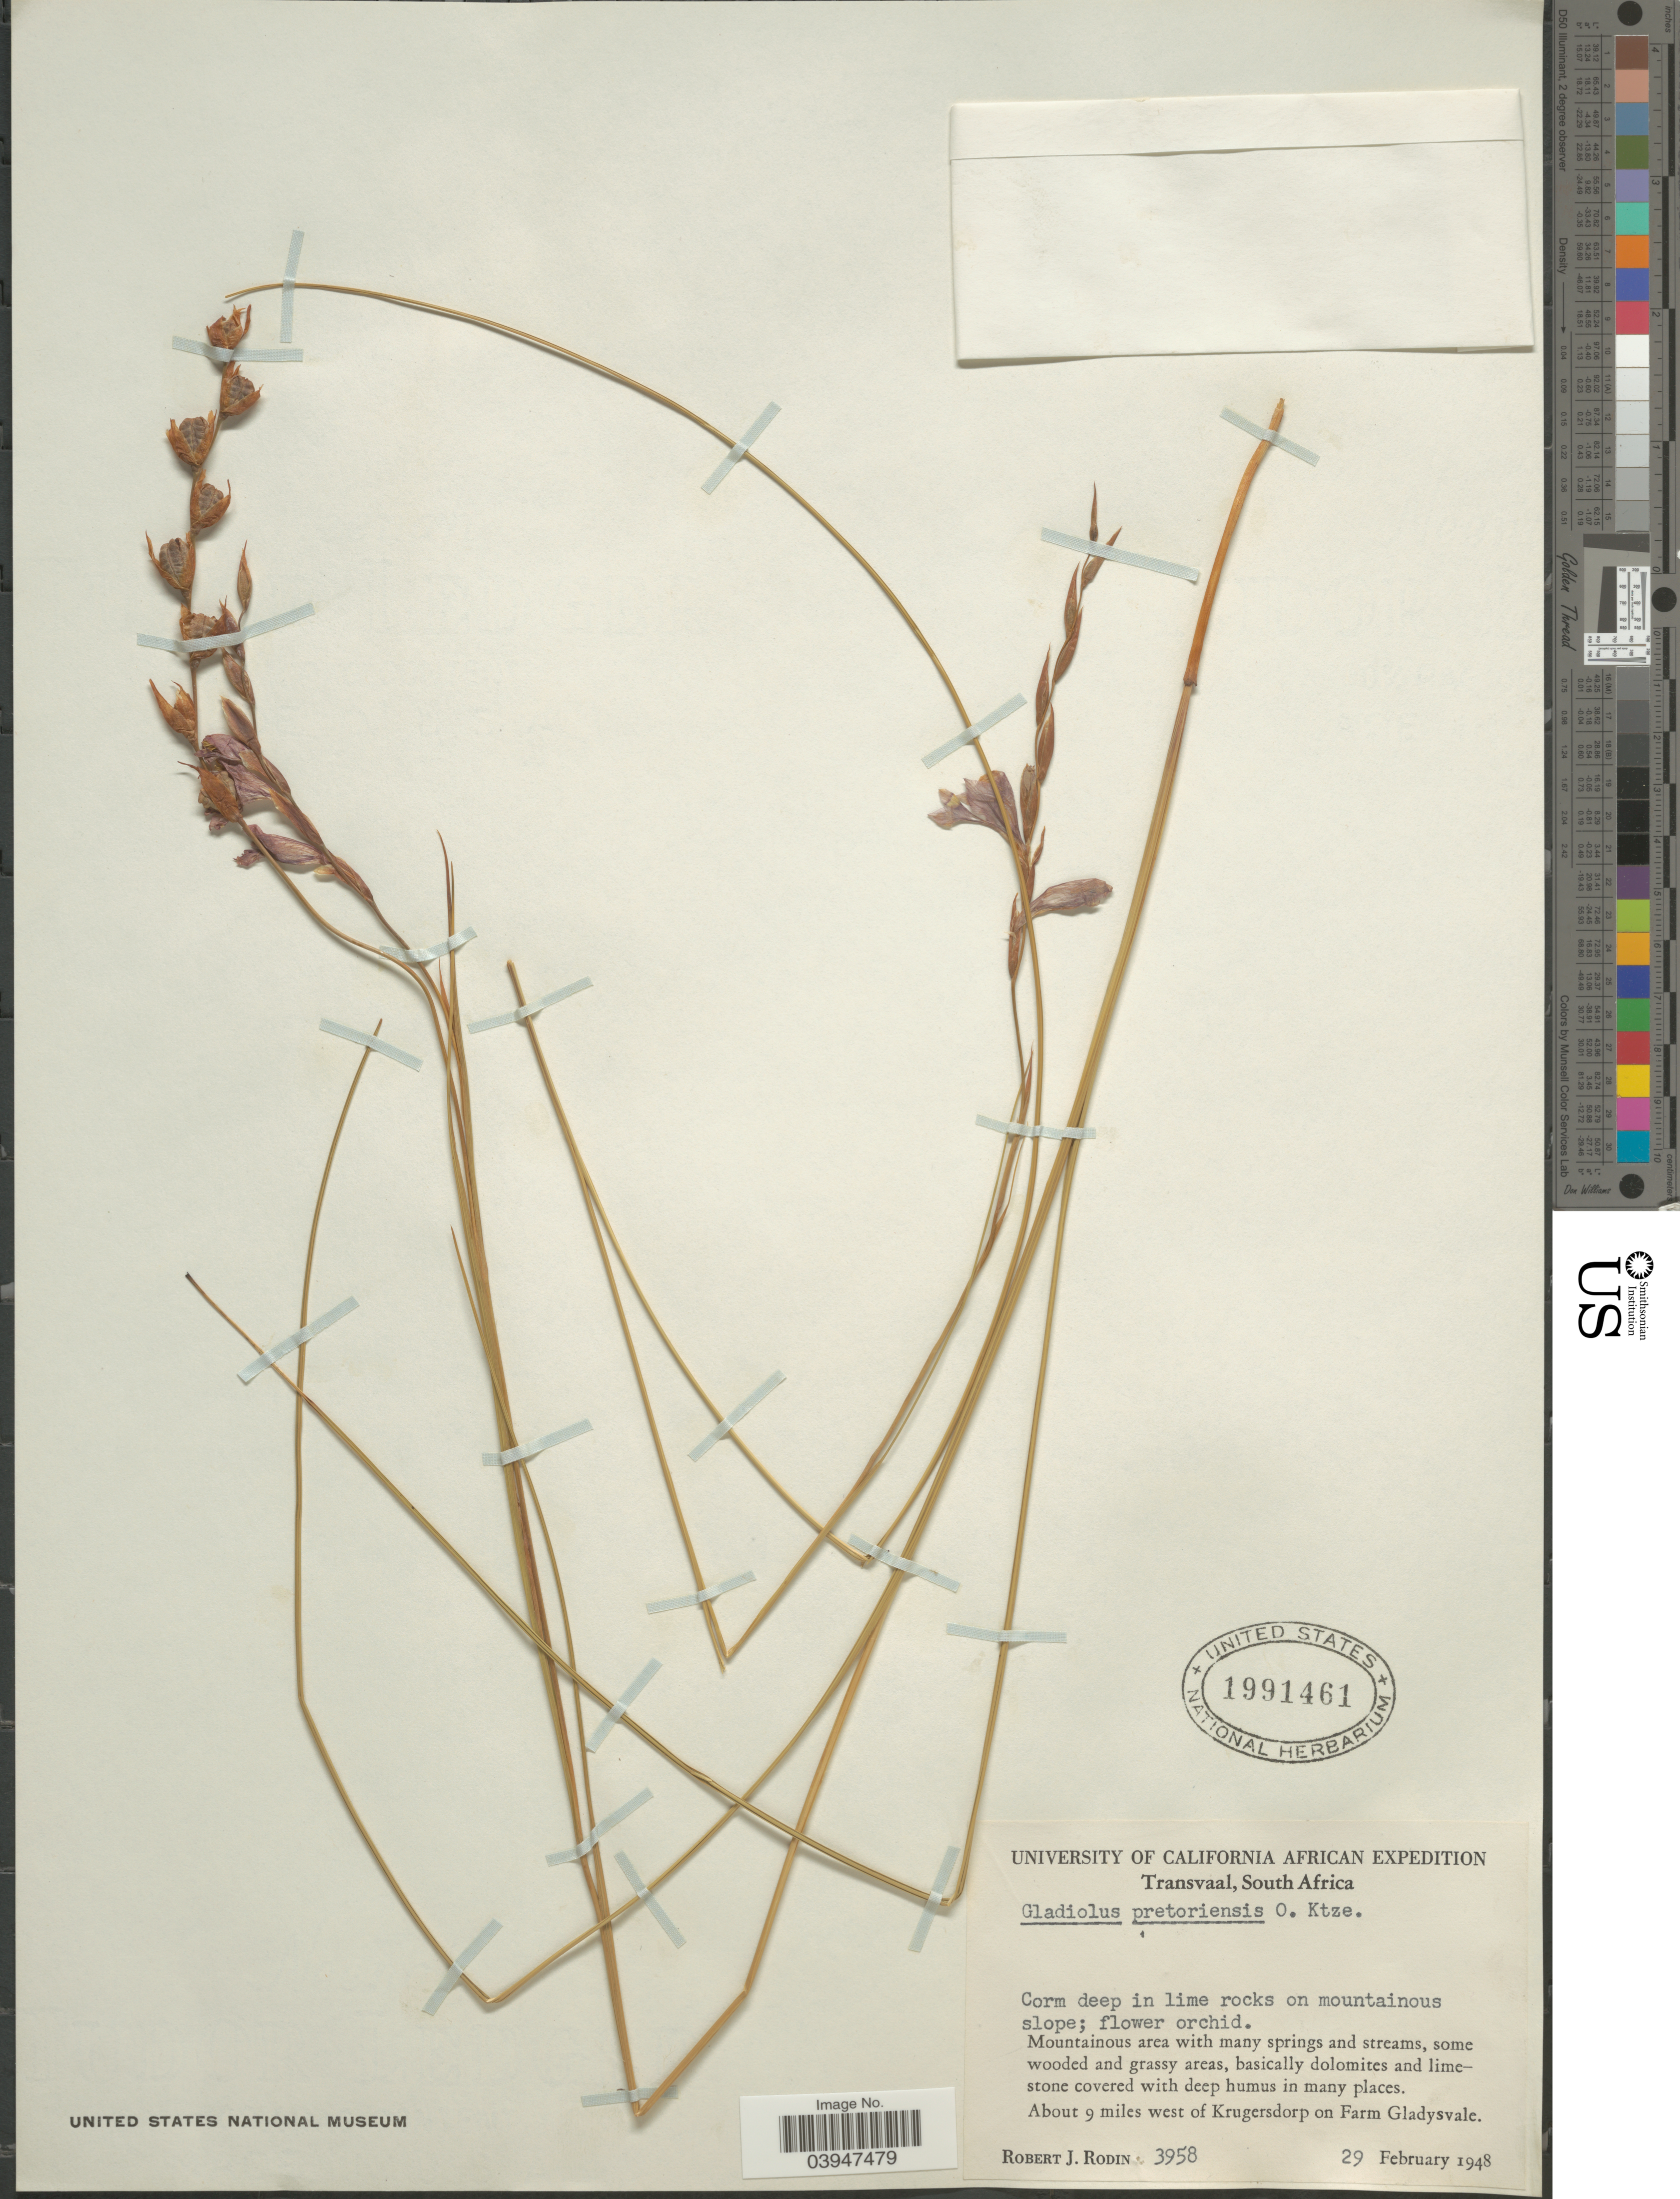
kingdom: Plantae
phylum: Tracheophyta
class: Liliopsida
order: Asparagales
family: Iridaceae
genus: Gladiolus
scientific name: Gladiolus pretoriensis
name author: Kuntze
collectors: R. J. Rodin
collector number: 3958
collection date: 1948-02-29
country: South Africa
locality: Transvaal. About 9 miles west of Krugersdorp on Farm Gladysvale.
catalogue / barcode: US 1991461